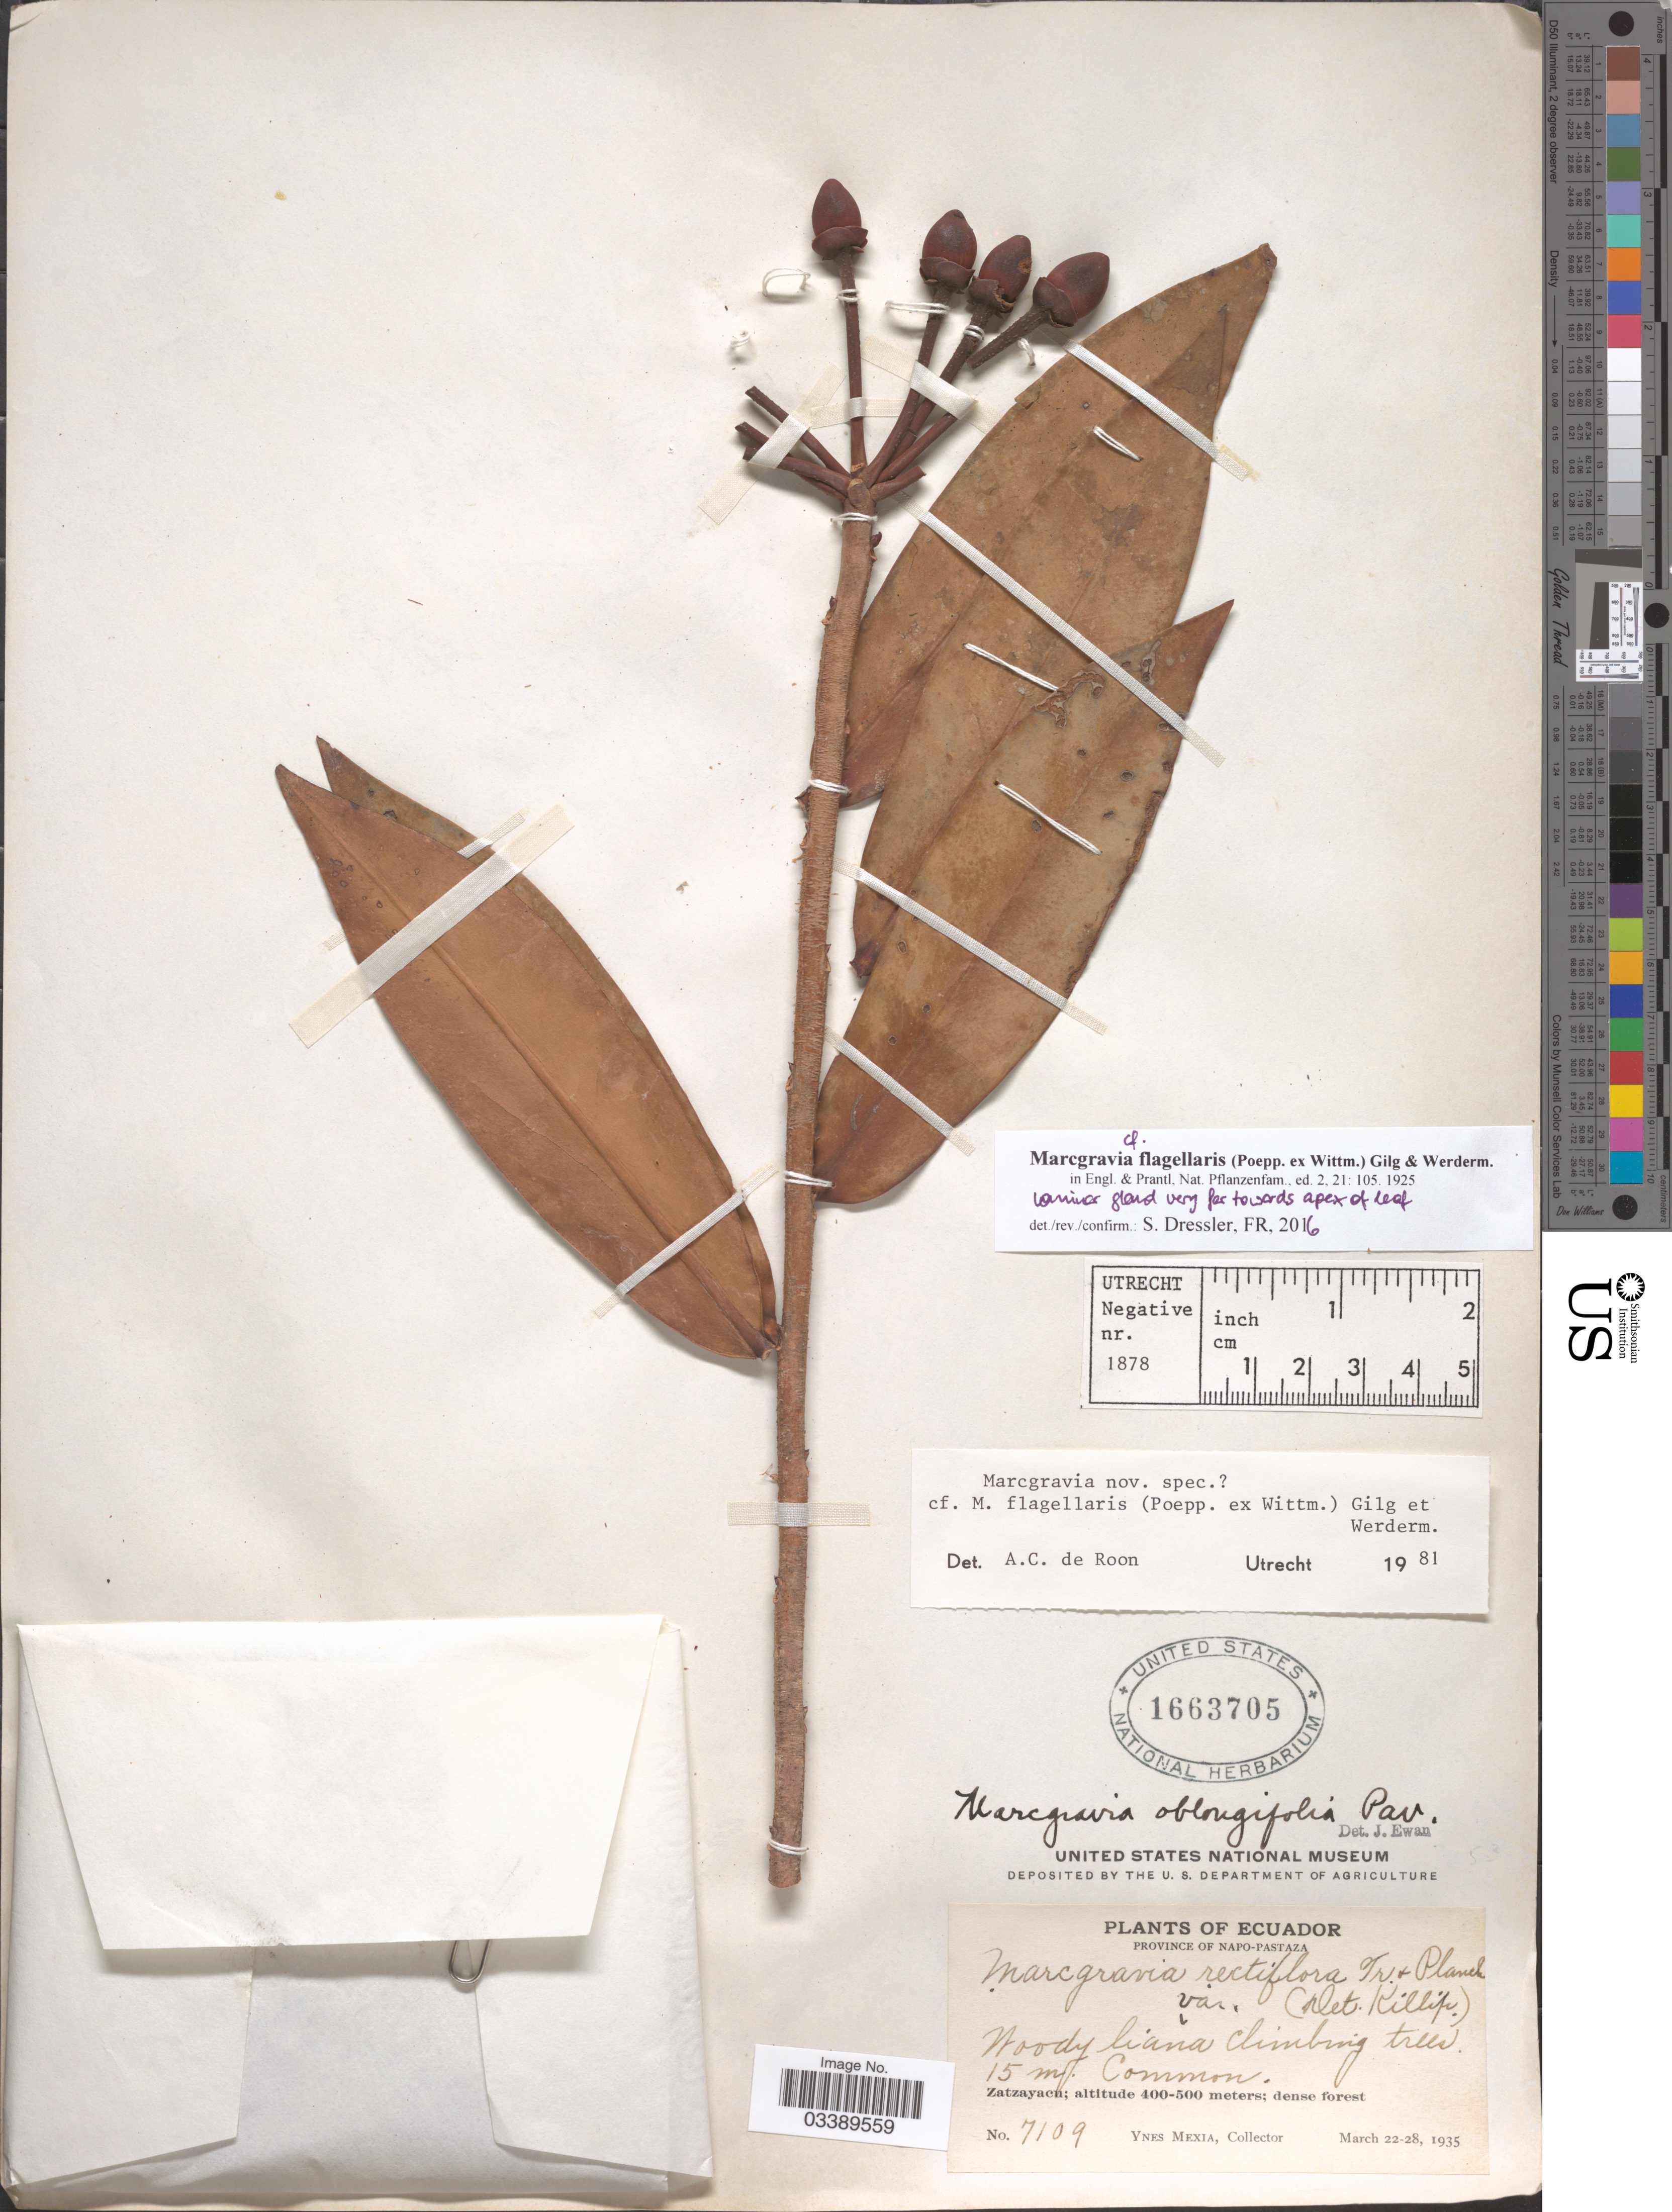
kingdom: Plantae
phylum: Tracheophyta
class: Magnoliopsida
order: Ericales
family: Marcgraviaceae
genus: Marcgravia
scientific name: Marcgravia flagellaris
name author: (Poepp. ex Wittm.) Poepp. ex Gilg & Werderm.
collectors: Y. Mexia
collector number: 7109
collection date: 1935-03-22/1935-03-28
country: Ecuador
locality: Province of Napo-Pastaza. Zatzayacu.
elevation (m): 400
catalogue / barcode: US 1663705